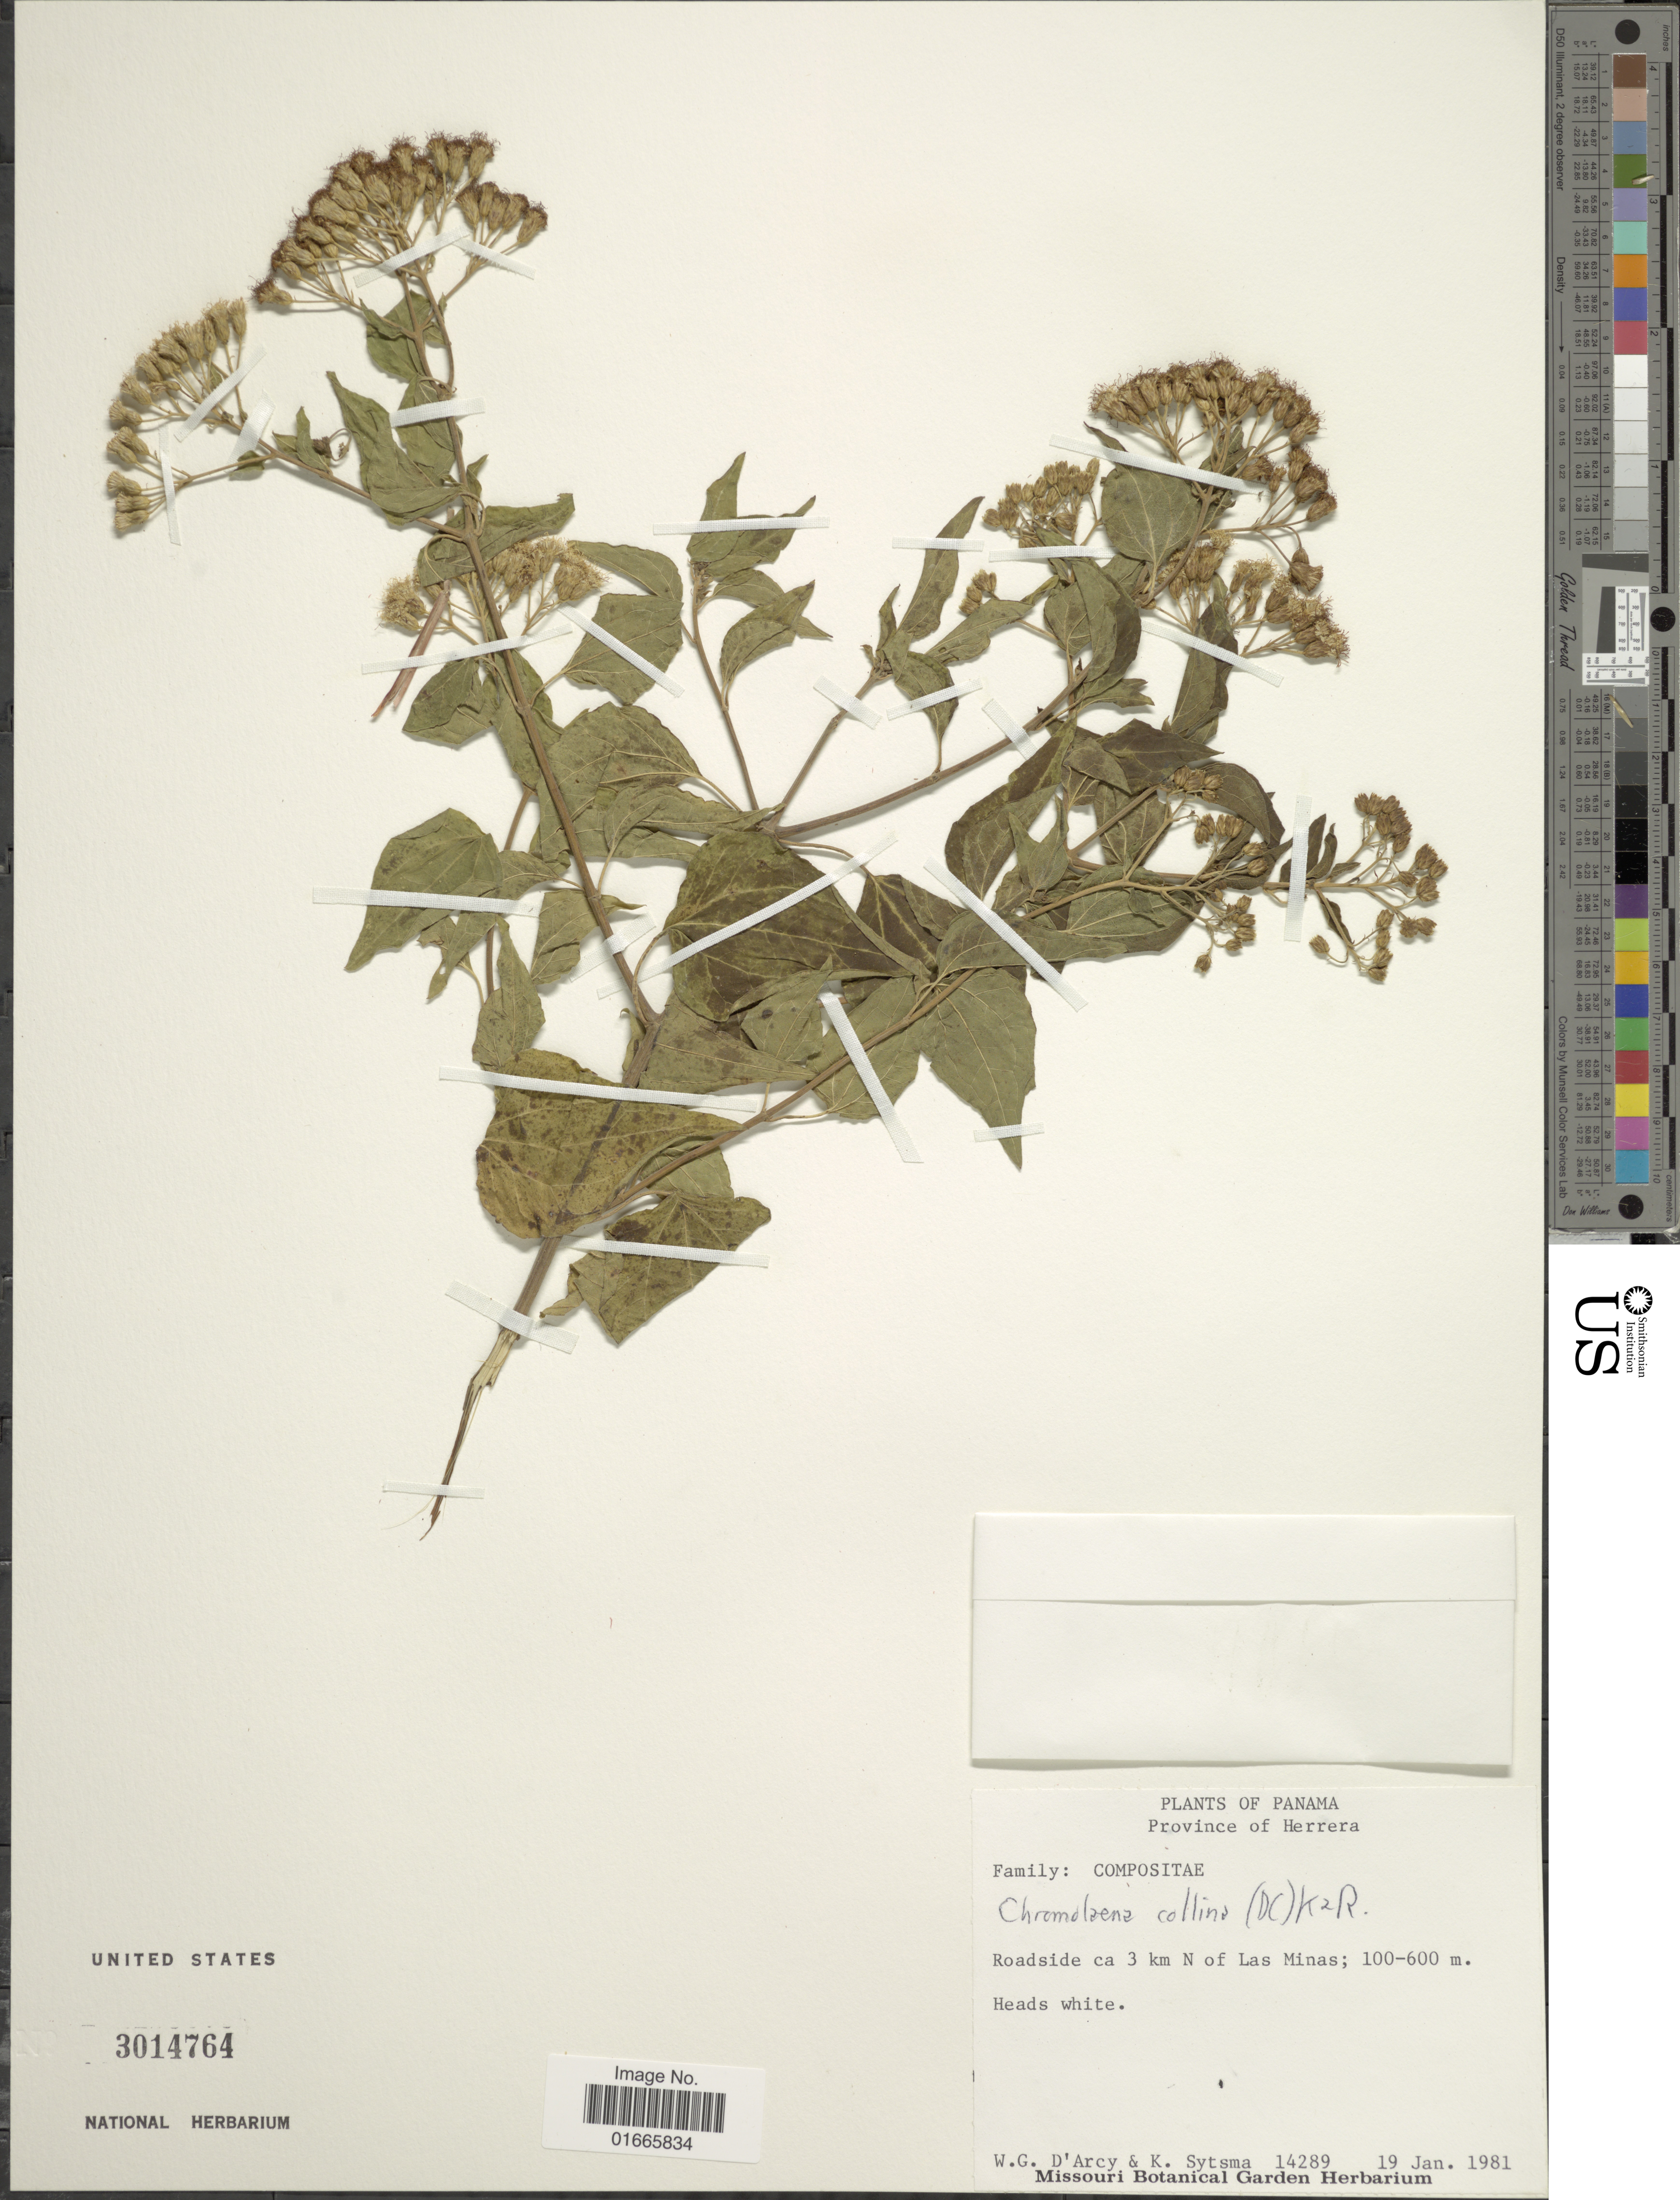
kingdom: Plantae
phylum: Tracheophyta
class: Magnoliopsida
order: Asterales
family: Asteraceae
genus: Chromolaena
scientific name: Chromolaena collina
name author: (DC.) R.M. King & H. Rob.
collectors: W. G. D'Arcy & K. J. Sytsma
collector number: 14289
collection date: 1981-01-19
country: Panama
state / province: Herrera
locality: Province of Herrera, roadside ca 3 km N of Las Minas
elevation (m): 100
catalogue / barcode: US 3014764